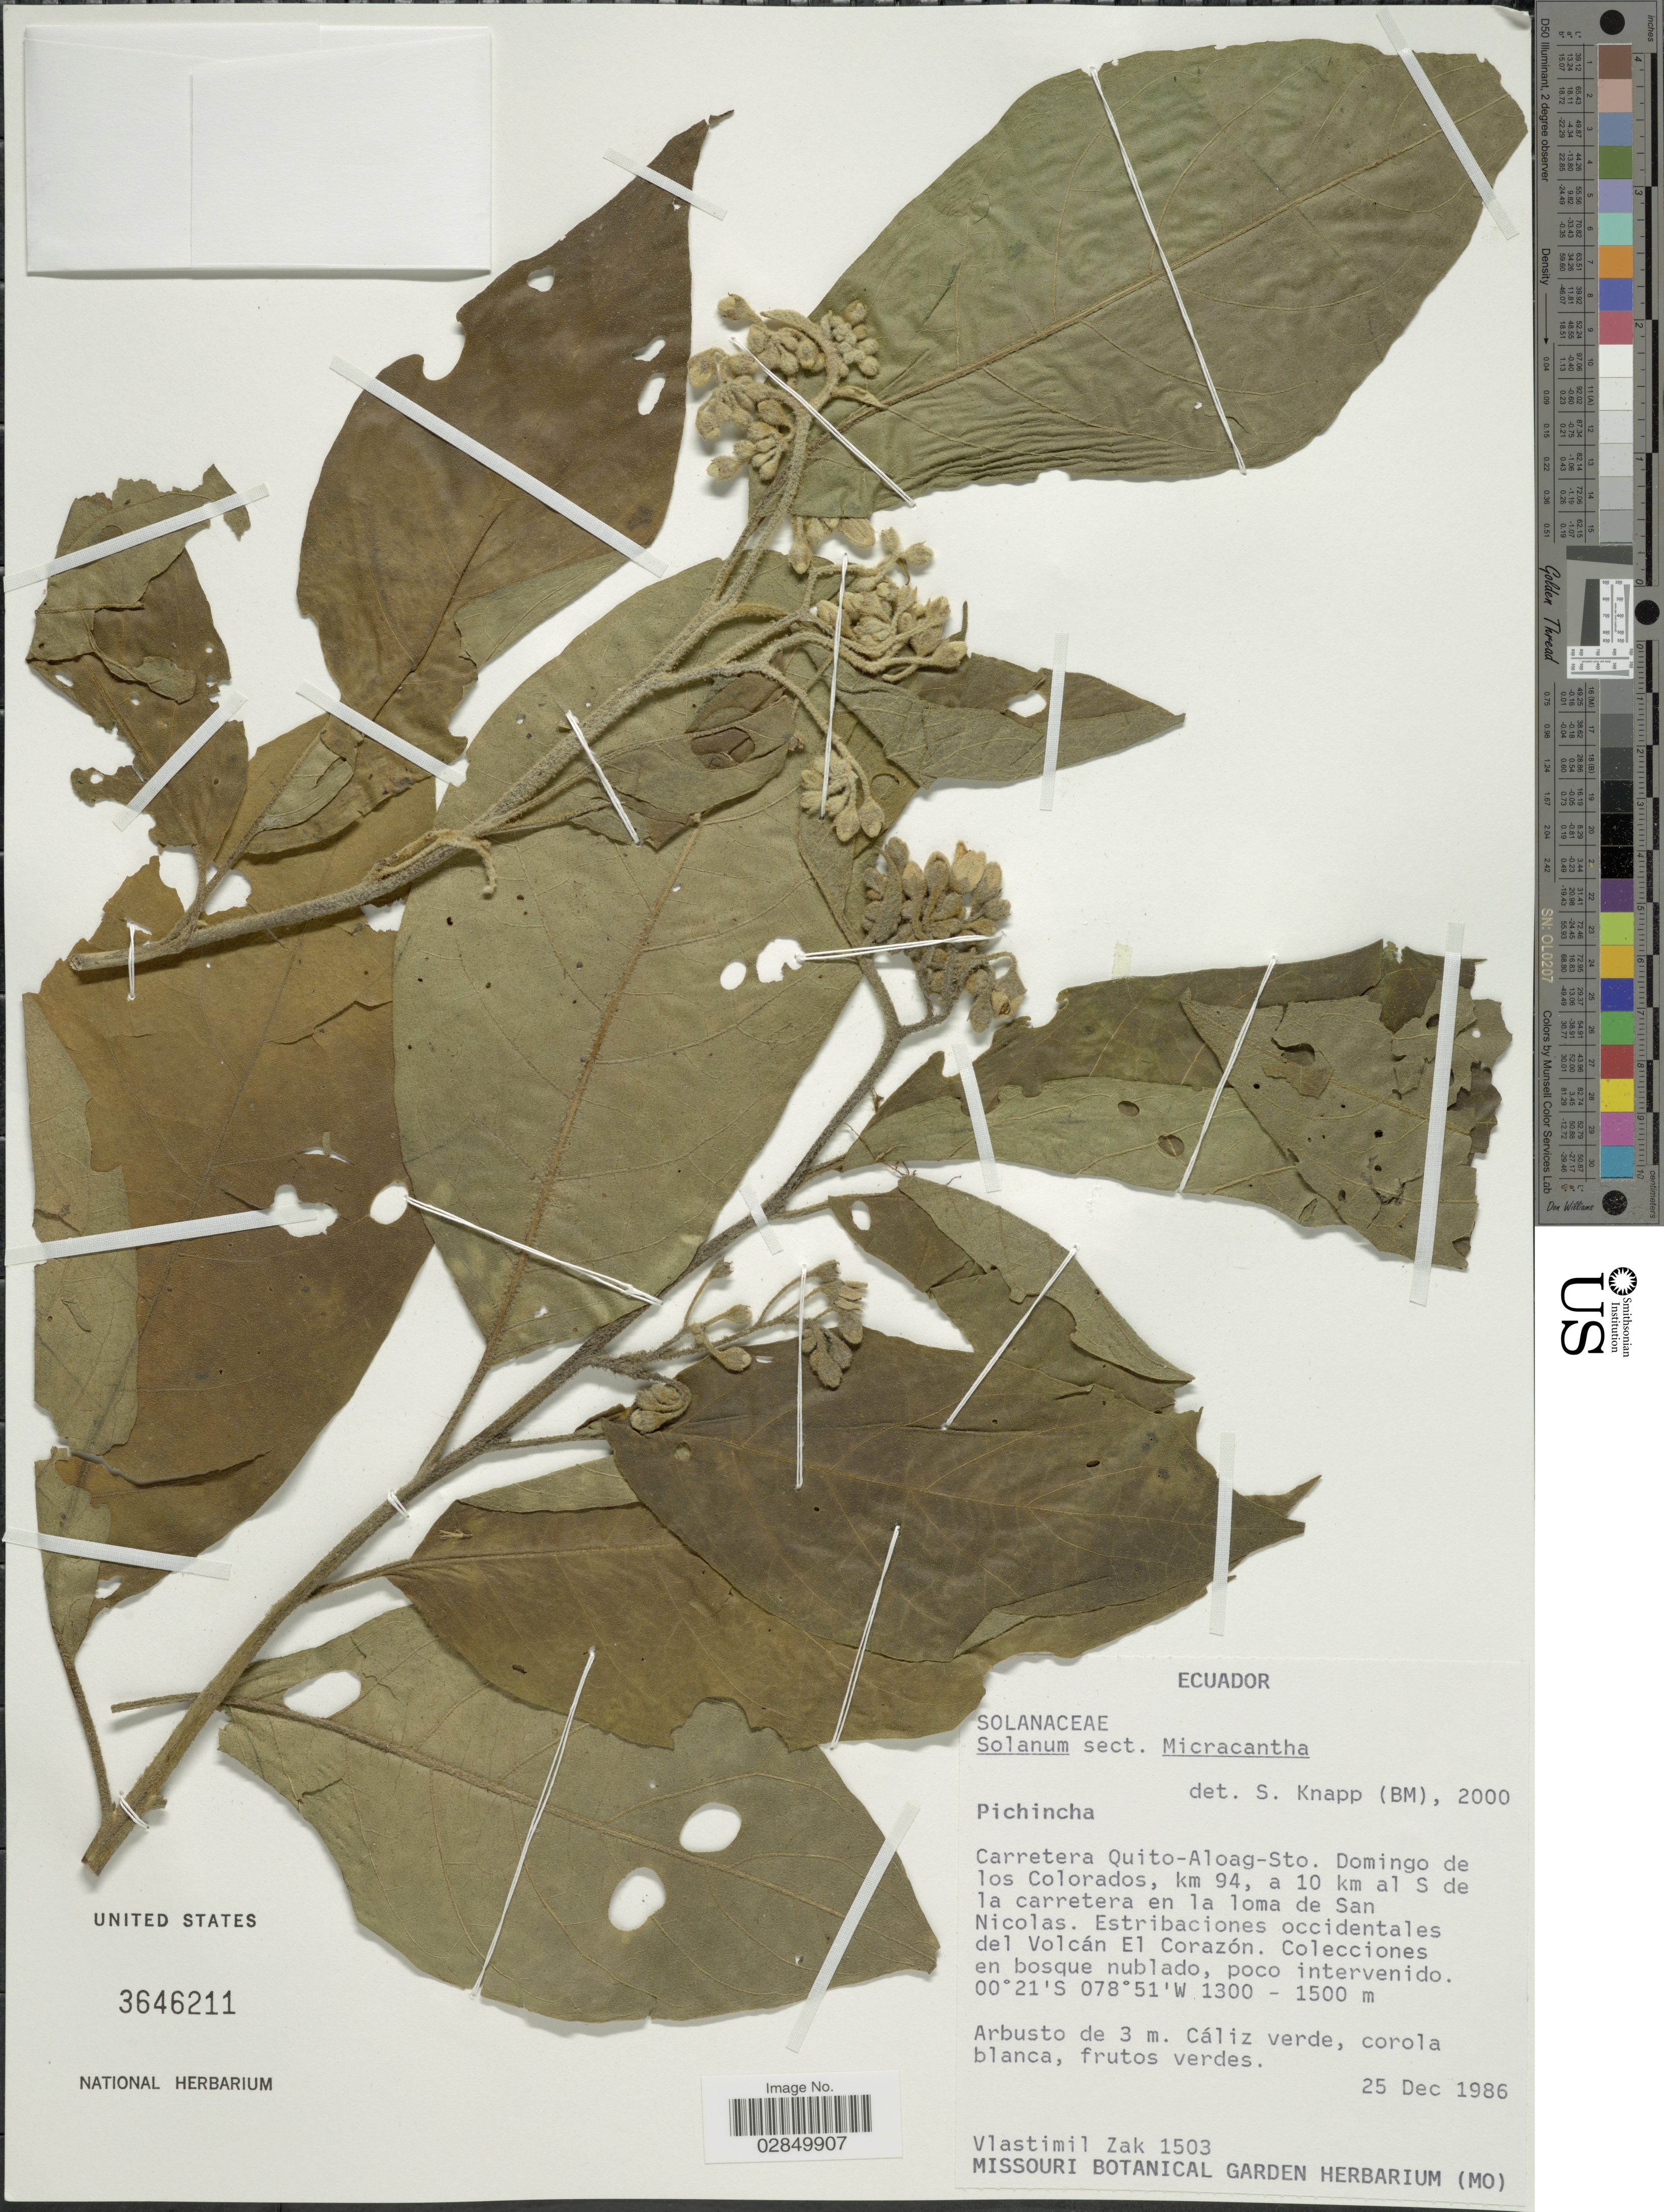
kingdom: Plantae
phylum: Tracheophyta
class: Magnoliopsida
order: Solanales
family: Solanaceae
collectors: V. Zak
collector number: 1503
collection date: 1986-12-25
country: Ecuador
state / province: Pichincha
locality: Carretera Quito-Aloag-Sto., Domingo de los Colorados, km 94, a 10 km al S de la carretera en la loma de San Nicolas, Estribaciones occidentales del Volcán El Corazón.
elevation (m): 1300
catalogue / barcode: US 3646211